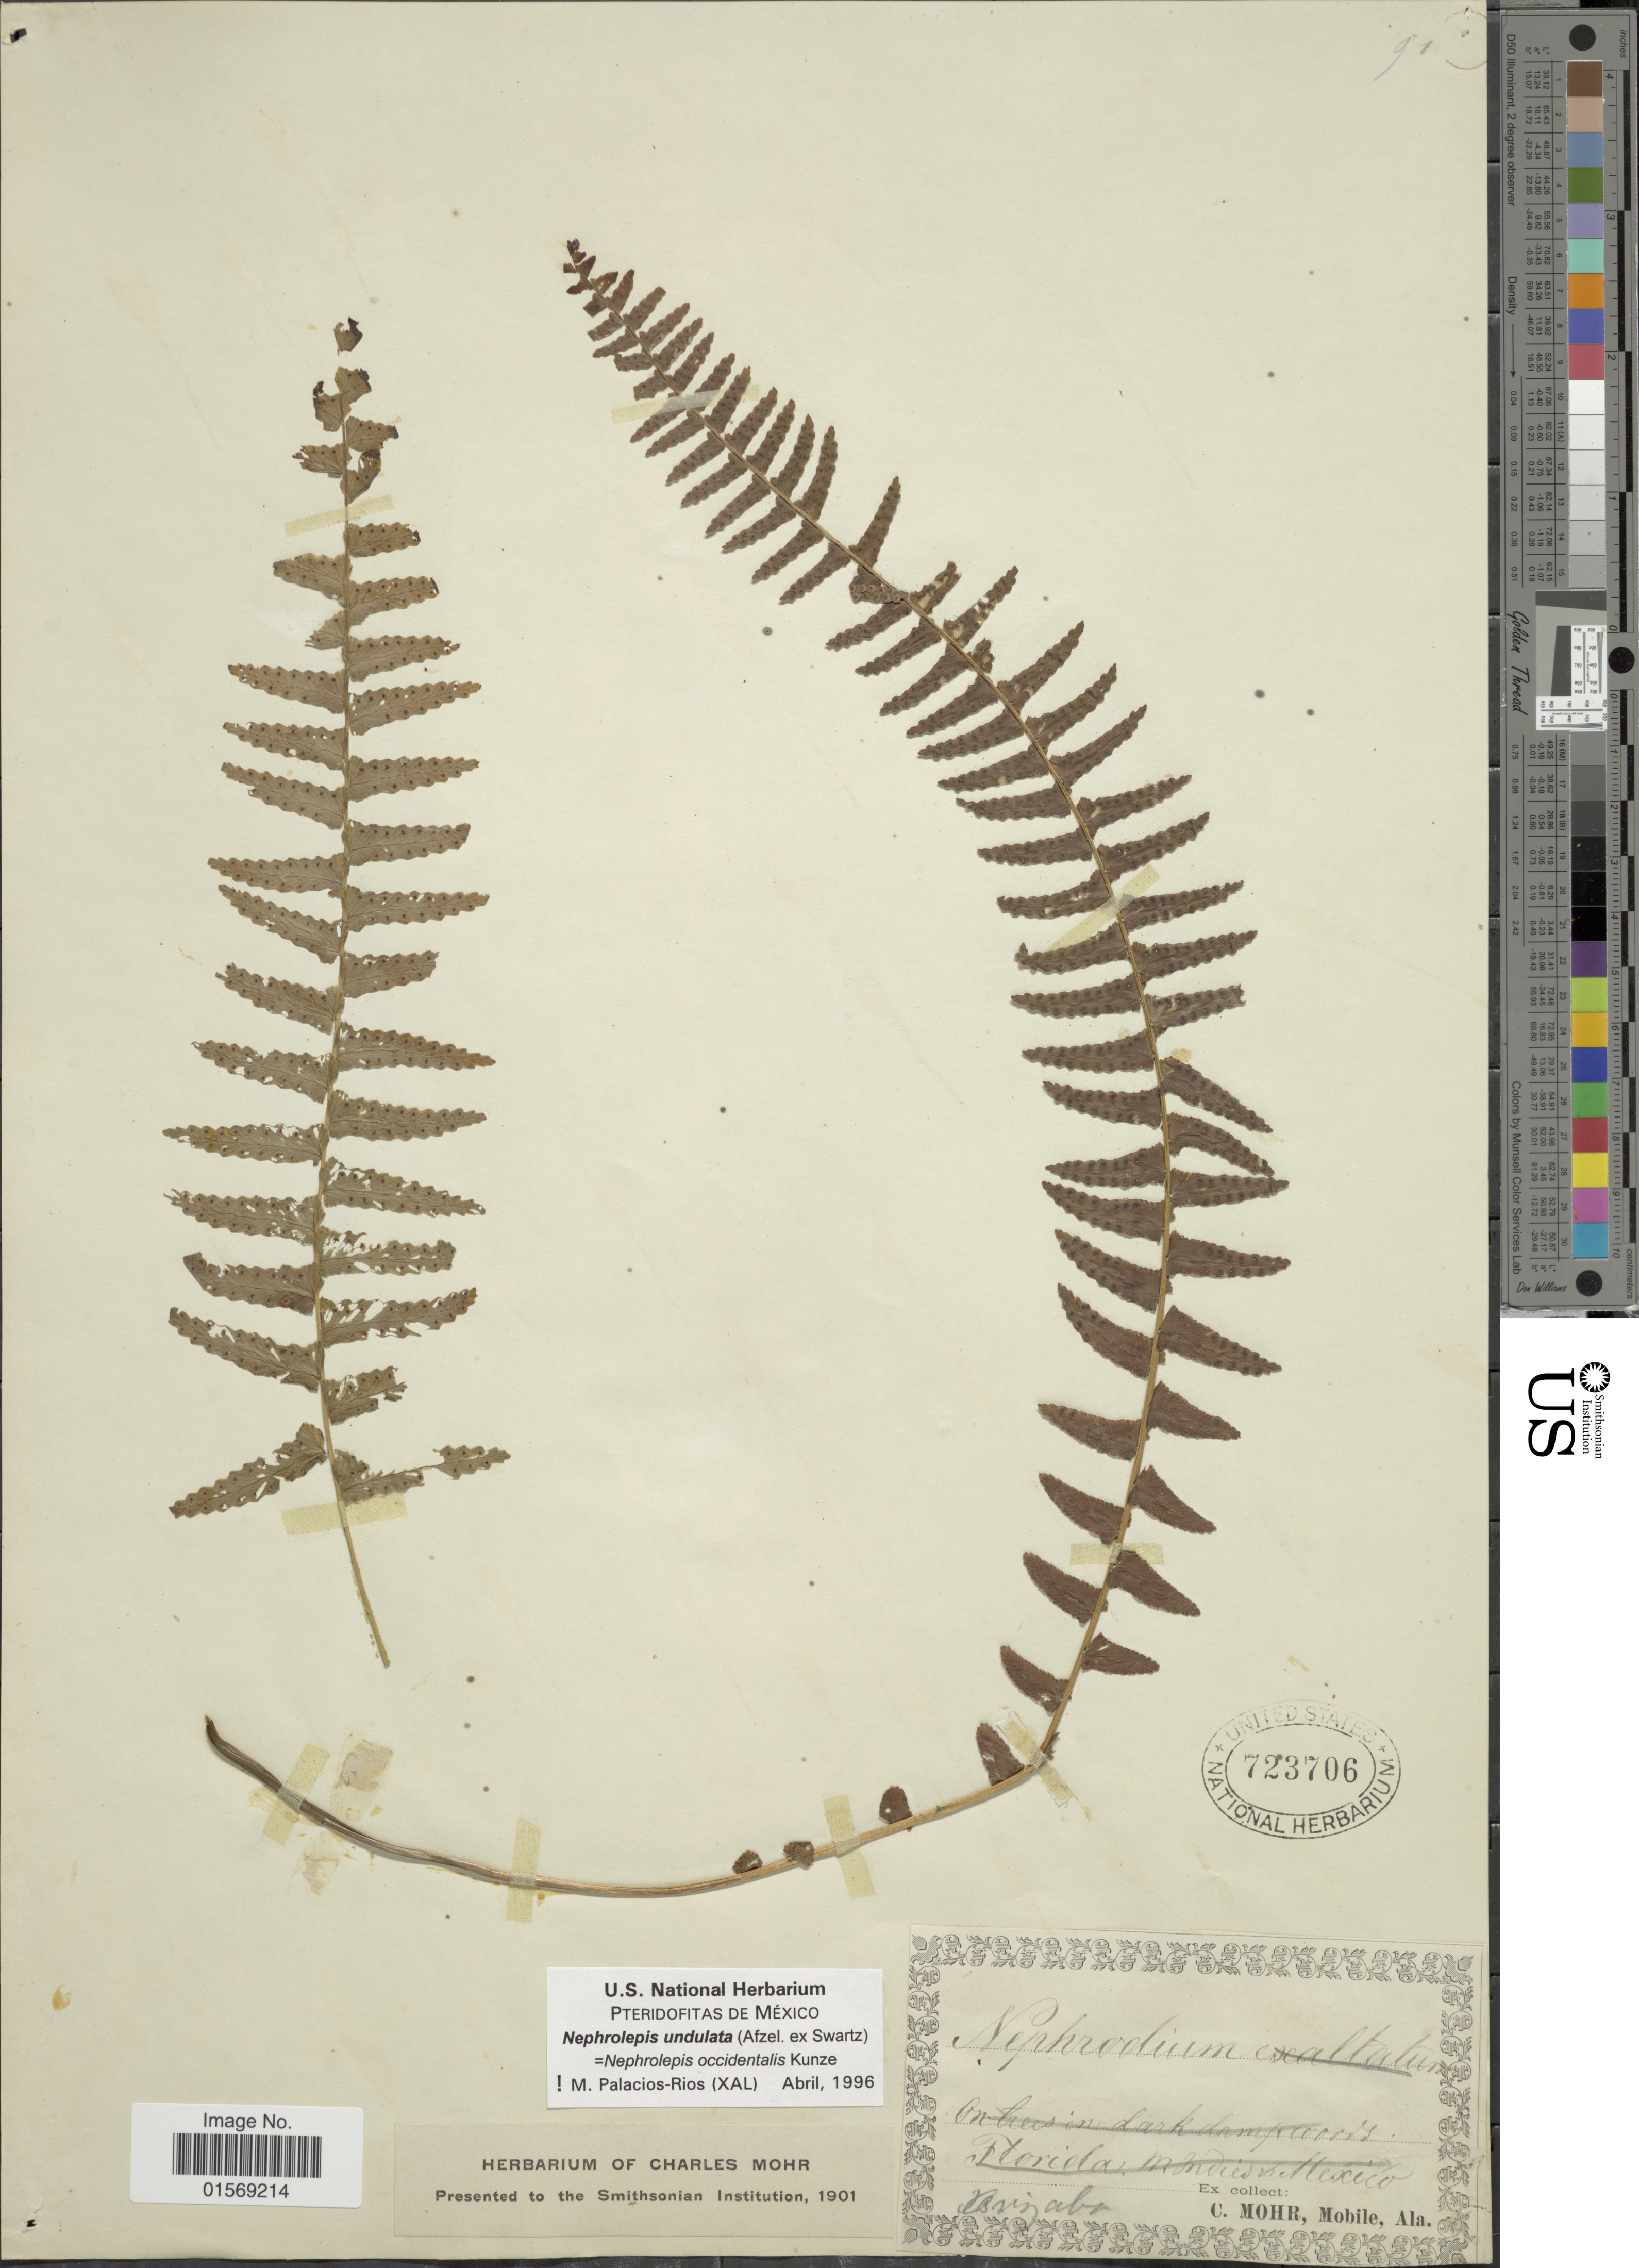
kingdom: Plantae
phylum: Tracheophyta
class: Polypodiopsida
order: Polypodiales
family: Nephrolepidaceae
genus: Nephrolepis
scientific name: Nephrolepis undulata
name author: J. Sm.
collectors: C. T. Mohr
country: Mexico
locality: Orizaba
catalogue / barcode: US 723706